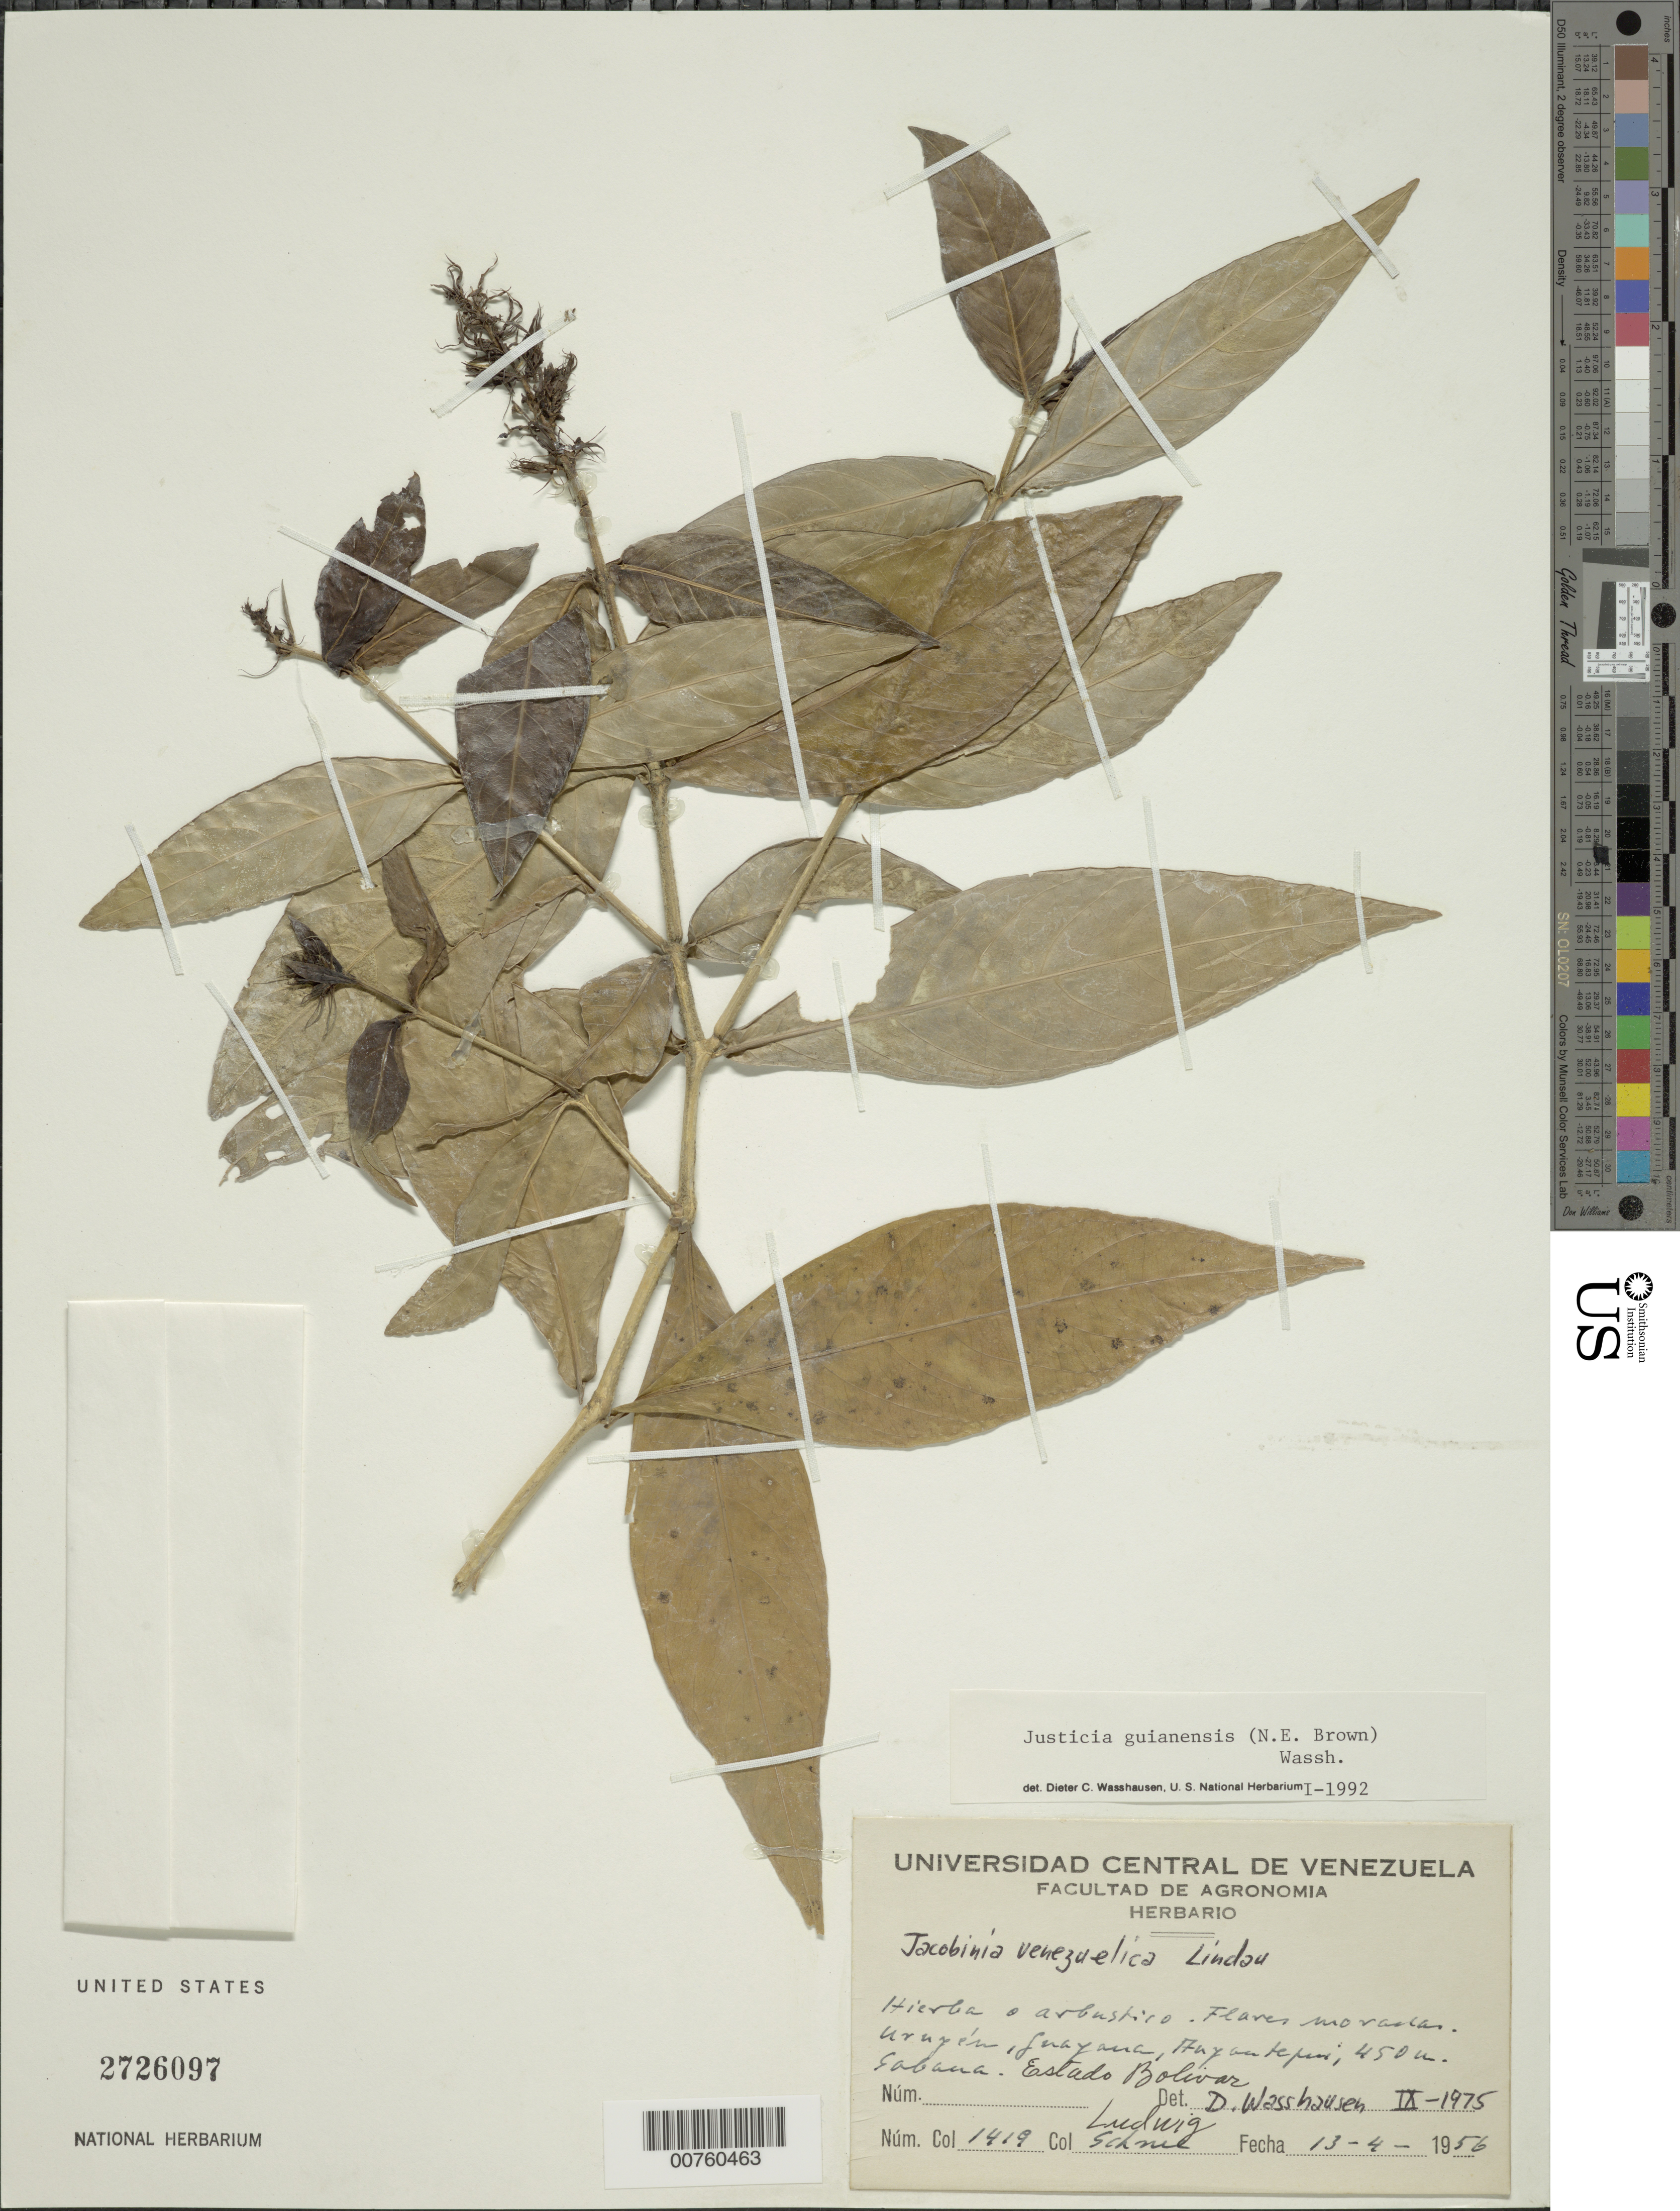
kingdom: Plantae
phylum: Tracheophyta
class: Magnoliopsida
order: Lamiales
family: Acanthaceae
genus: Justicia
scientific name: Justicia guianensis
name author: (N.E. Br.) Wassh.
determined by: Wasshausen, Dieter C., (BOT), Smithsonian Institution - National Museum of Natural History (UNITED STATES)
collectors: L. Schnie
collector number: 1419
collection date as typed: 13-Apr-56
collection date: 1956-04-13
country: Venezuela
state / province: Bolívar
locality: Urullén, Auyantepuí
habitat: Sabana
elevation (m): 450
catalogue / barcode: US 2726097